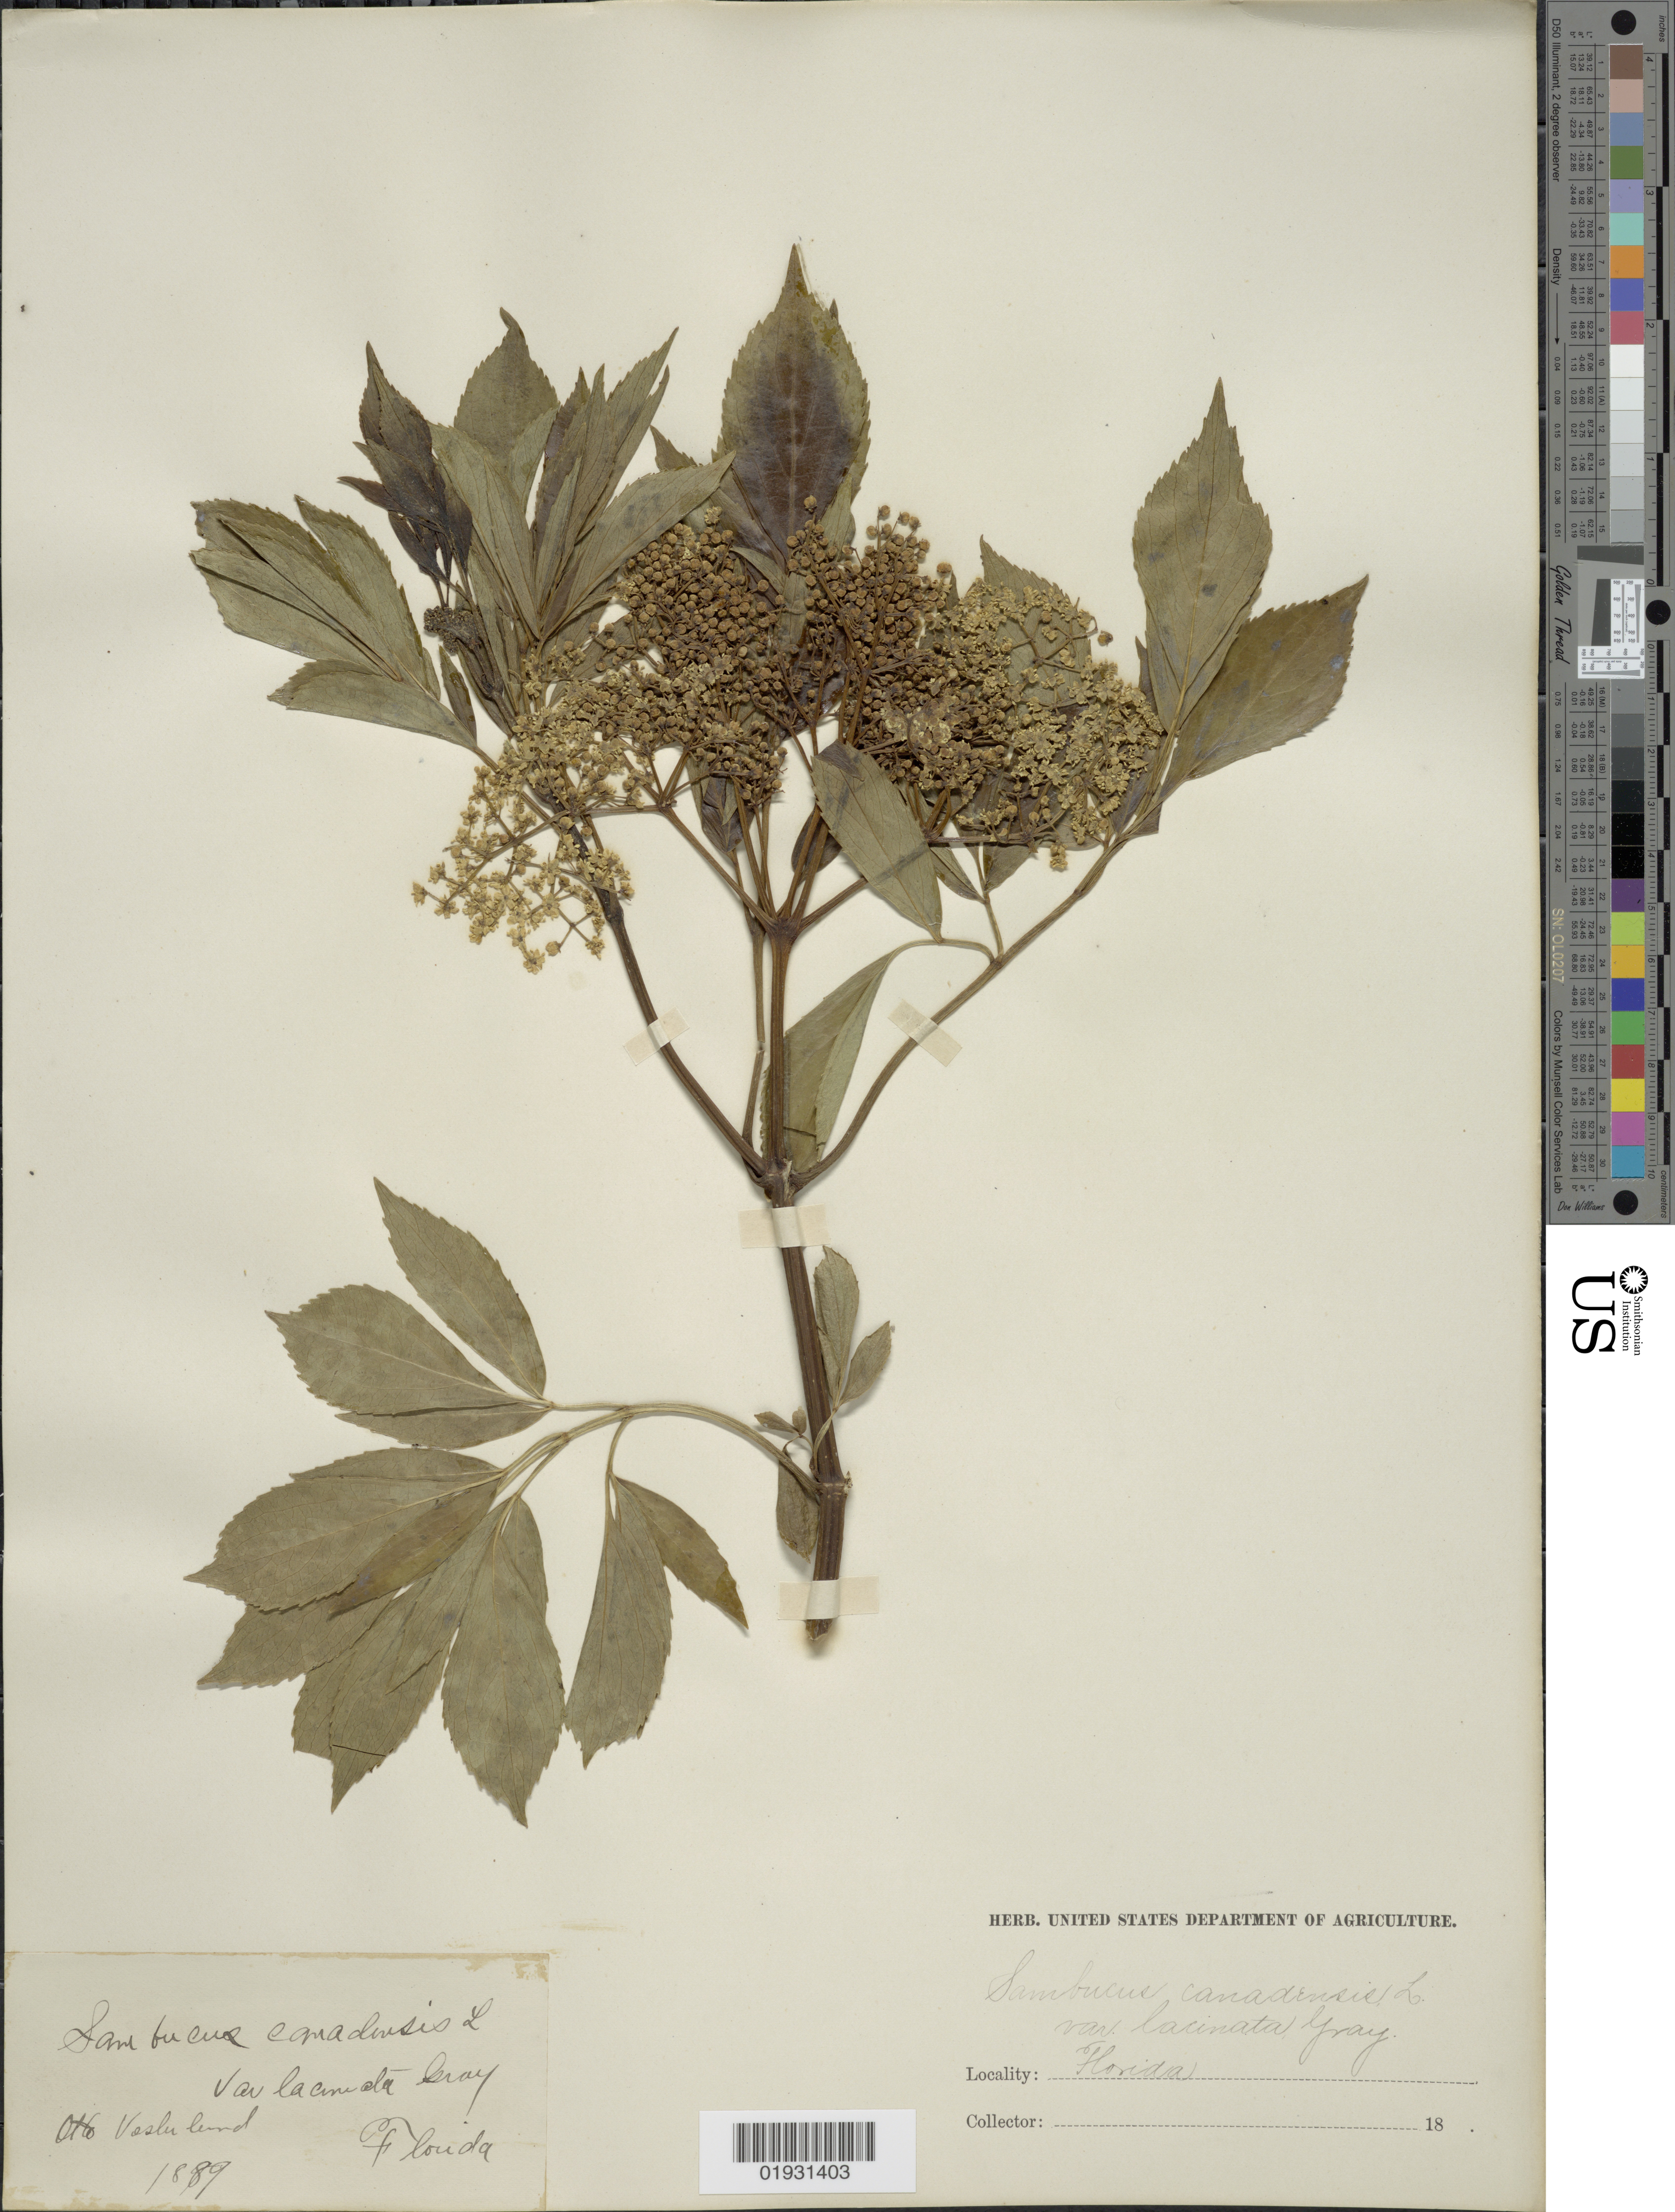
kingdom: Plantae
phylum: Tracheophyta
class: Magnoliopsida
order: Dipsacales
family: Viburnaceae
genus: Sambucus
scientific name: Sambucus simpsonii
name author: Rehder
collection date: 1889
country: United States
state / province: Florida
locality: Vaslu land.